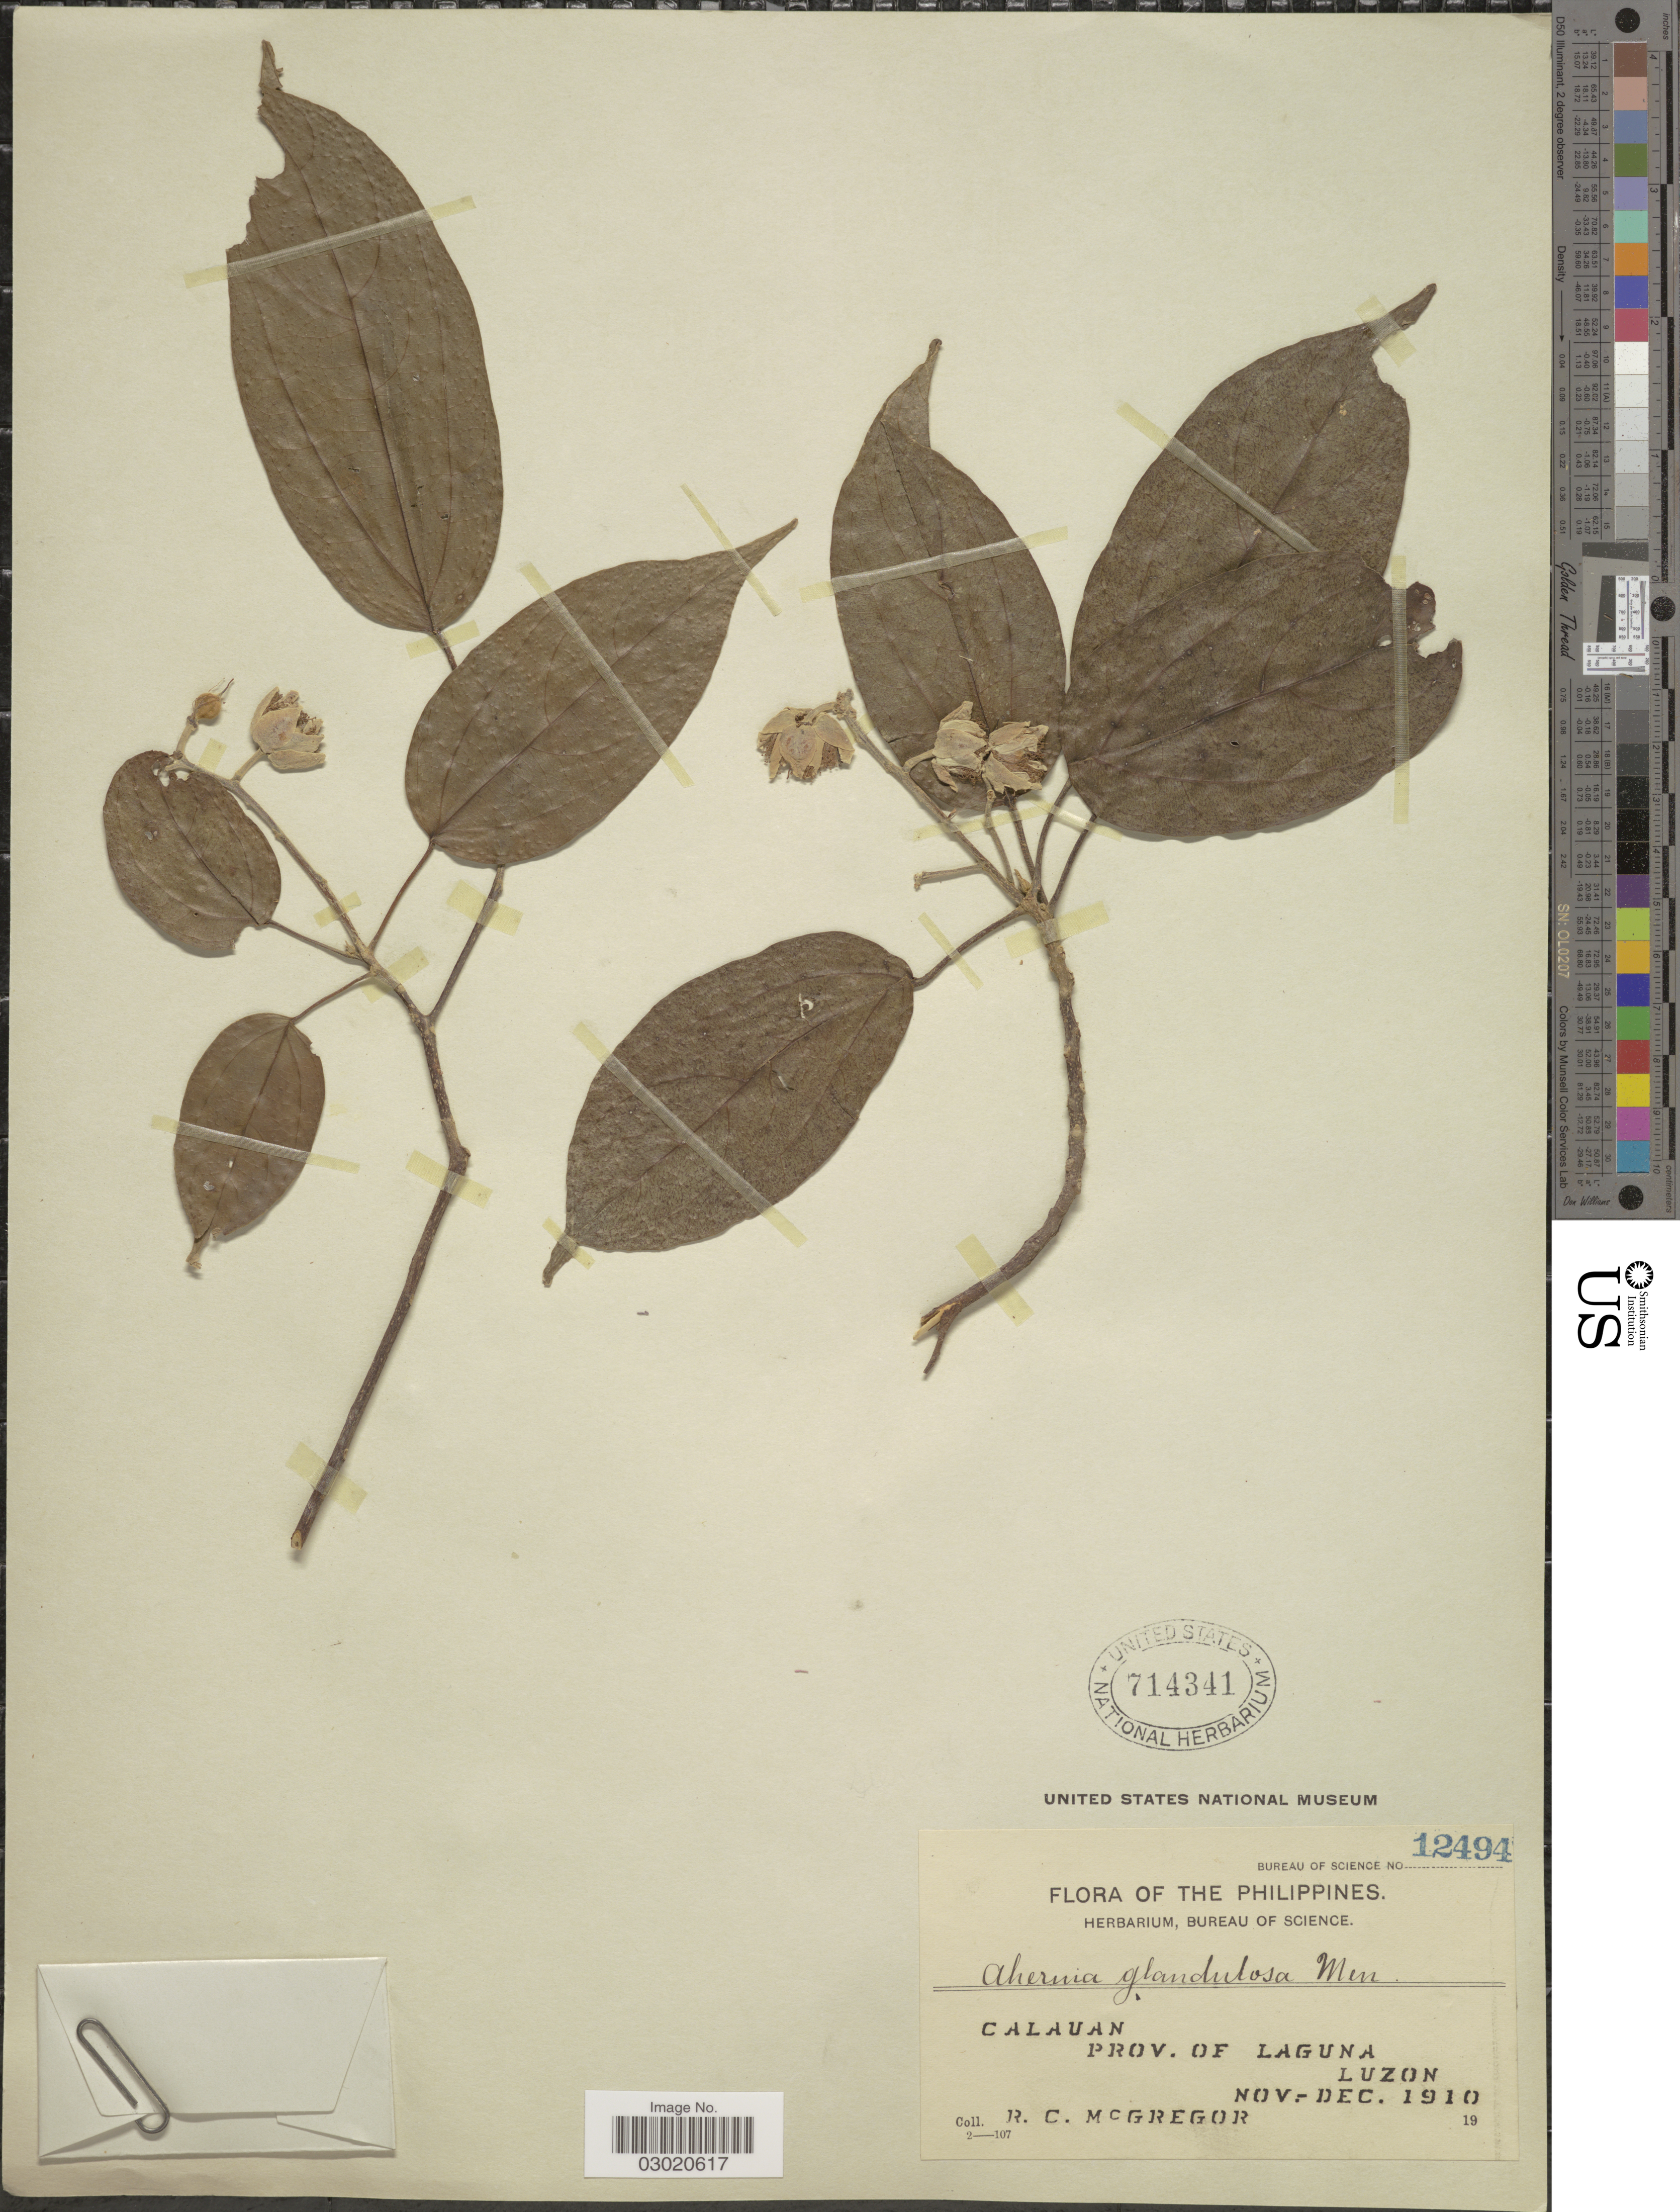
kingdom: Plantae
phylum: Tracheophyta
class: Magnoliopsida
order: Malpighiales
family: Achariaceae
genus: Ahernia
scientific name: Ahernia glandulosa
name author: Merr.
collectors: R. C. McGregor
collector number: Bureau of Science 12494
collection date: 1910-11/1910-12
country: Philippines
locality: Calauan, Prov. of Laguna, Luzon.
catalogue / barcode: US 714341